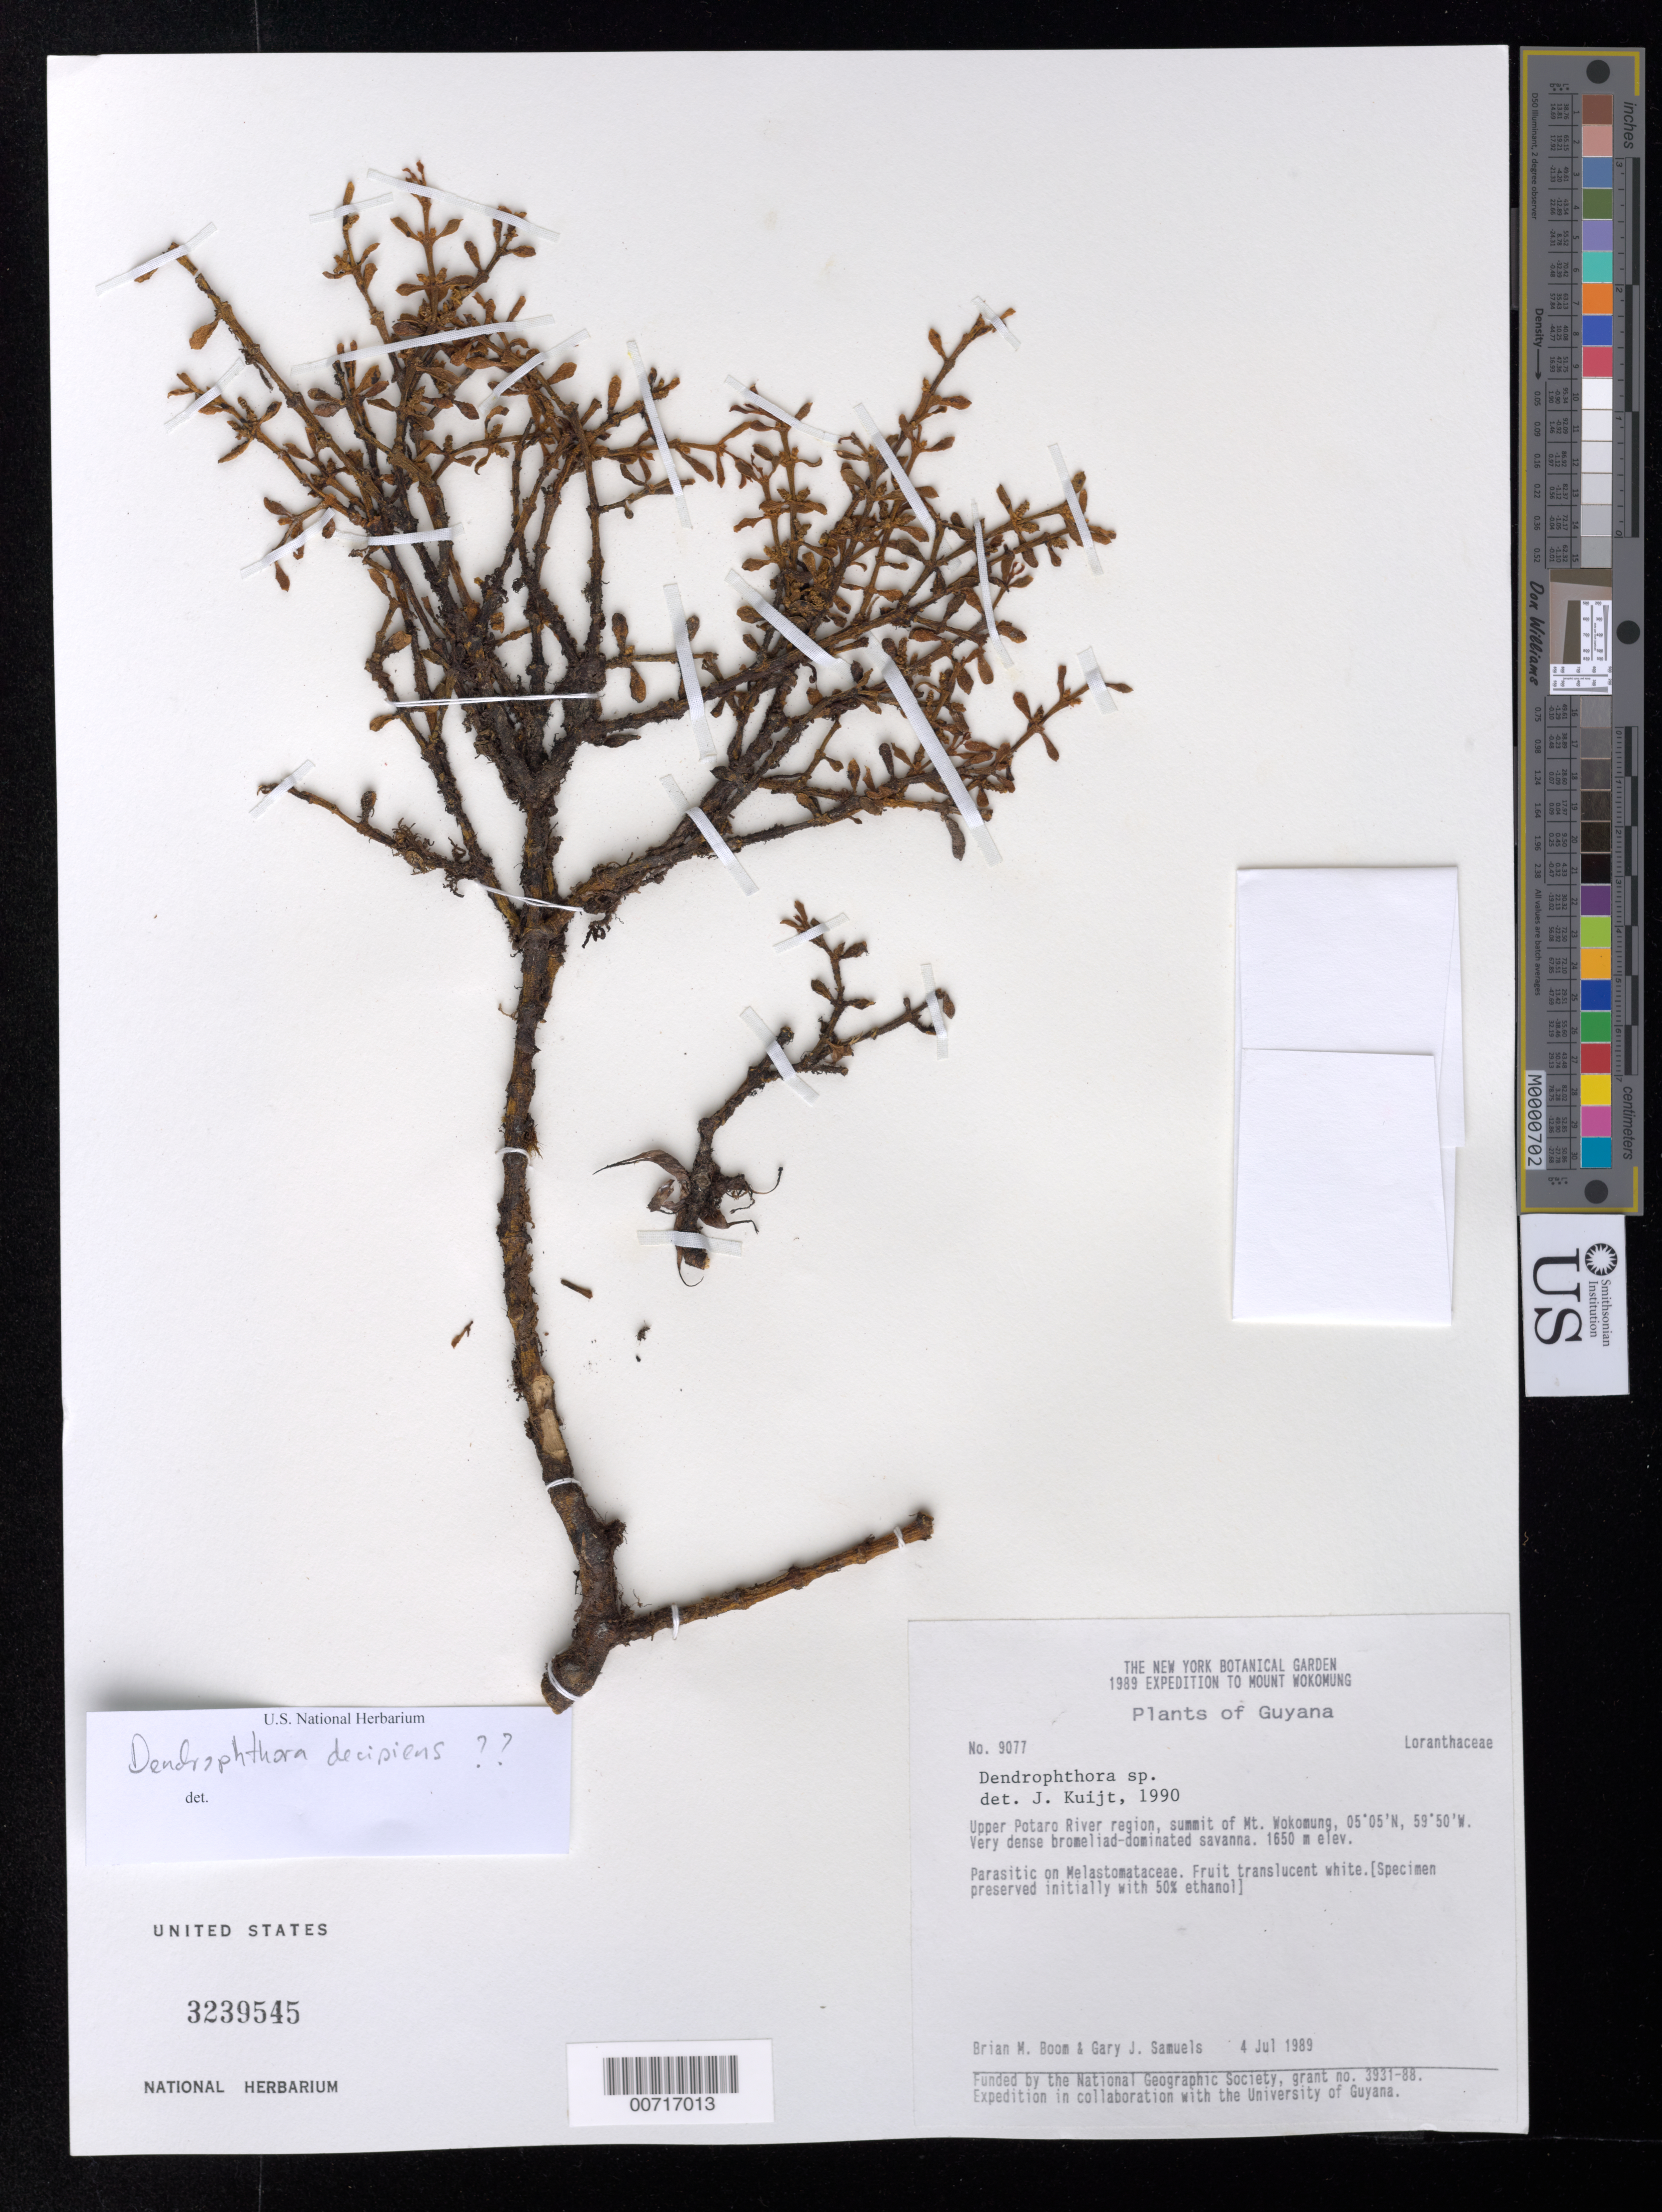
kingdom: Plantae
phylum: Tracheophyta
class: Magnoliopsida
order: Santalales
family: Viscaceae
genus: Dendrophthora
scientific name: Dendrophthora sp.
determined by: Kuijt, Job, (CANADA)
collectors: B. M. Boom & G. Samuels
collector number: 9077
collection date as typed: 4-Jul-89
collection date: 1989-07-04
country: Guyana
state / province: Potaro-Siparuni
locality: Mt. Wokomung, summit, upper Potaro R.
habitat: Dense bromeliad dominated savanna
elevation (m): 1650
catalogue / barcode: US 3239545